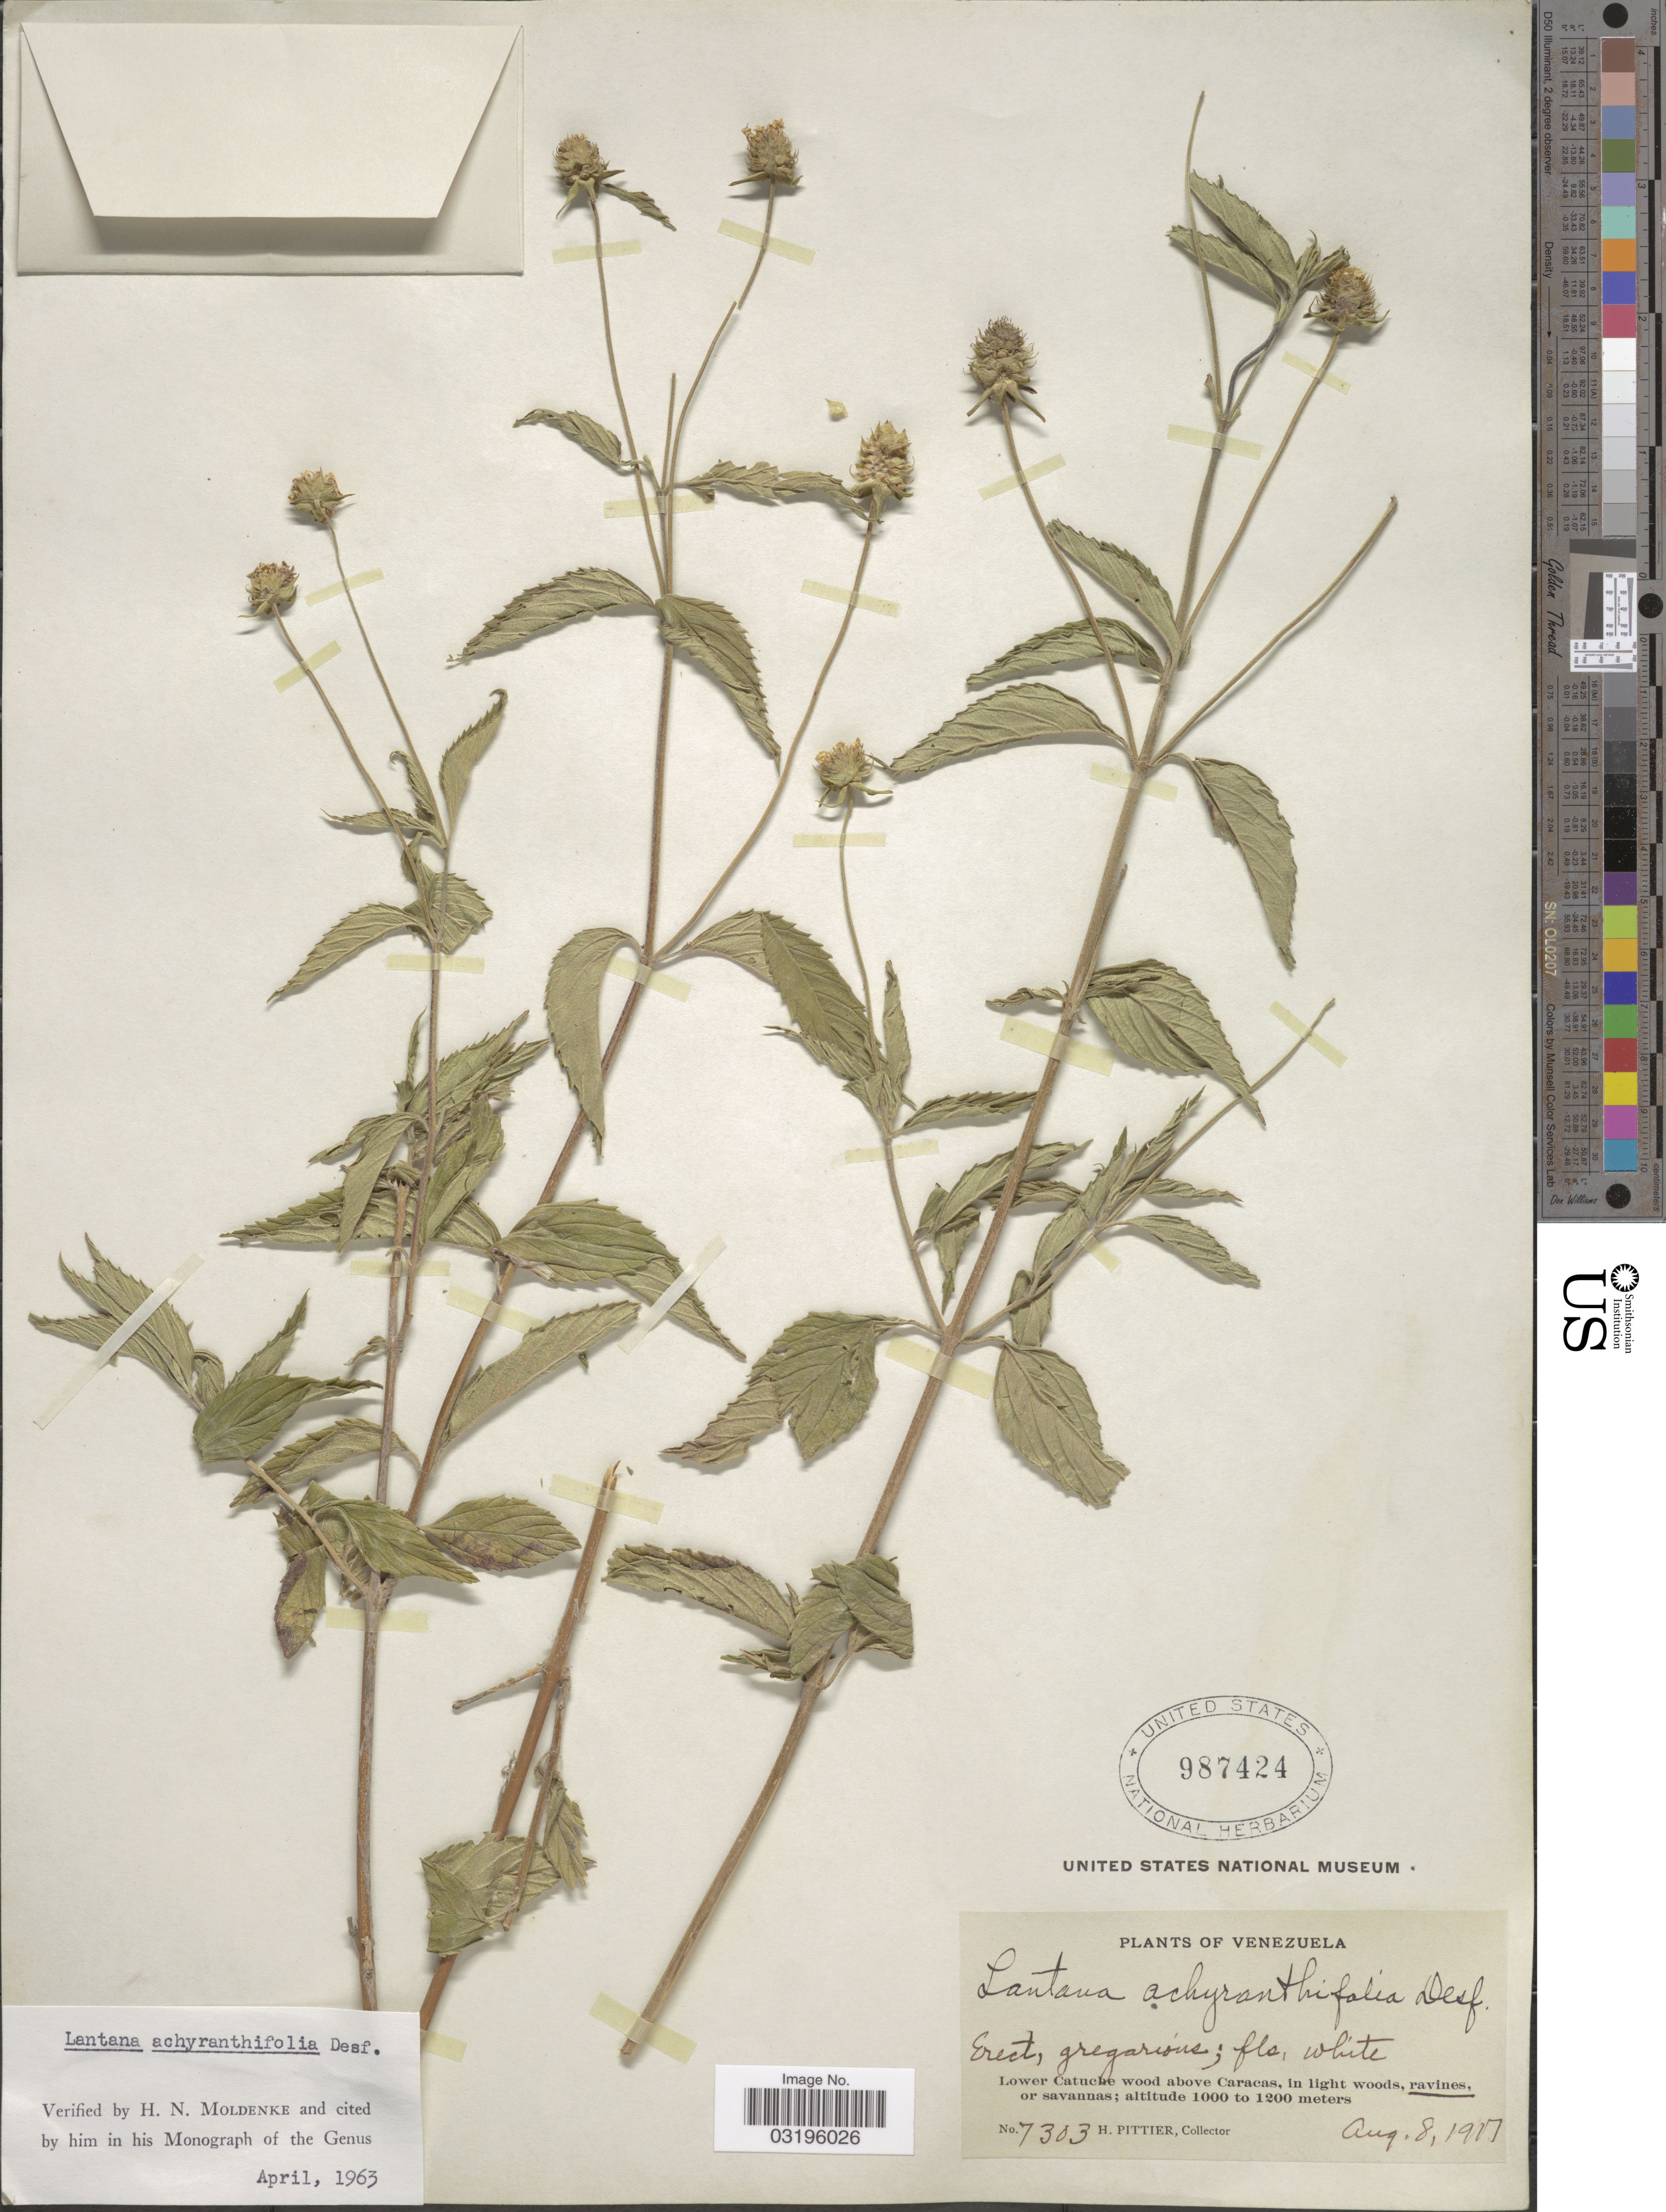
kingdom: Plantae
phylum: Tracheophyta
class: Magnoliopsida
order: Lamiales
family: Verbenaceae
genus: Lantana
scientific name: Lantana achyranthifolia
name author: Desf.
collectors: H. F. Pittier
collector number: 7303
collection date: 1917-08-08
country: Venezuela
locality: Lower Catusche wood above Caracas.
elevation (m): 1000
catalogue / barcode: US 987424